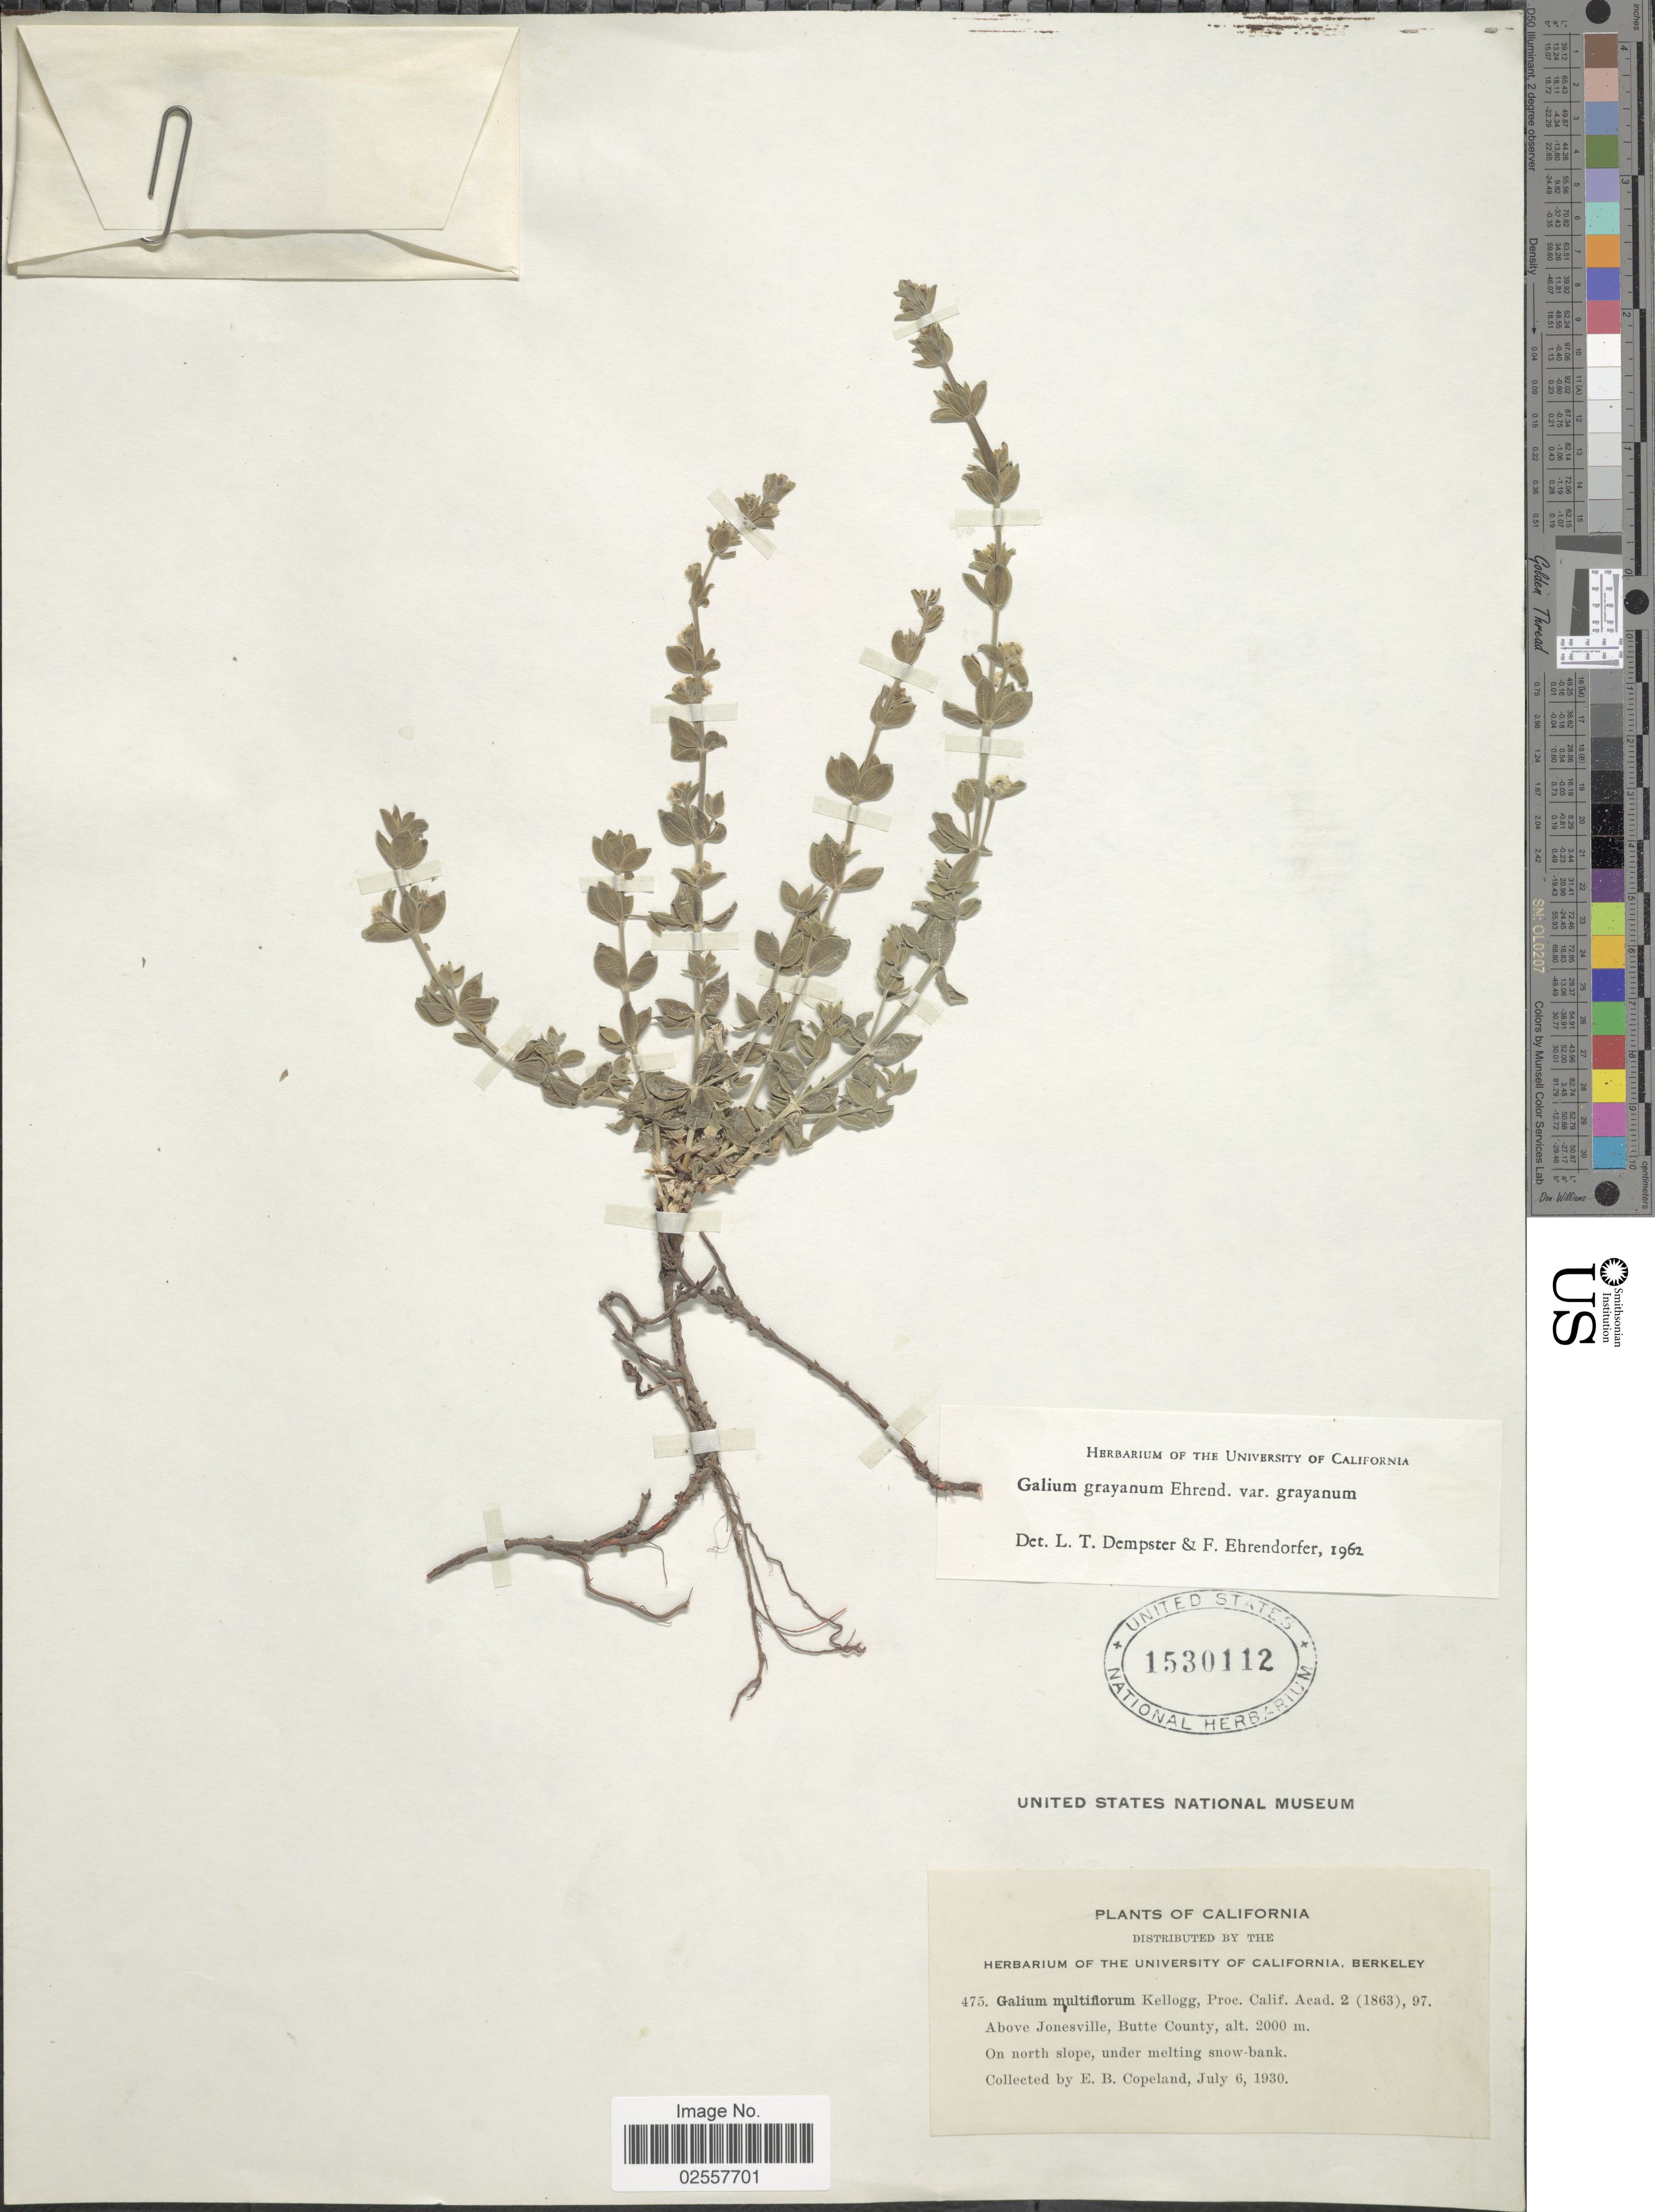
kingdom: Plantae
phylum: Tracheophyta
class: Magnoliopsida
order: Gentianales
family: Rubiaceae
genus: Galium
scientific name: Galium grayanum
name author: Ehrend.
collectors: E. B. Copeland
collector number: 475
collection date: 1930-07-06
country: United States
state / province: California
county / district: Butte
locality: Above Jonesville, Butte County. On north slope, under melting snow-bank.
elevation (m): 2000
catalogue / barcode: US 1530112